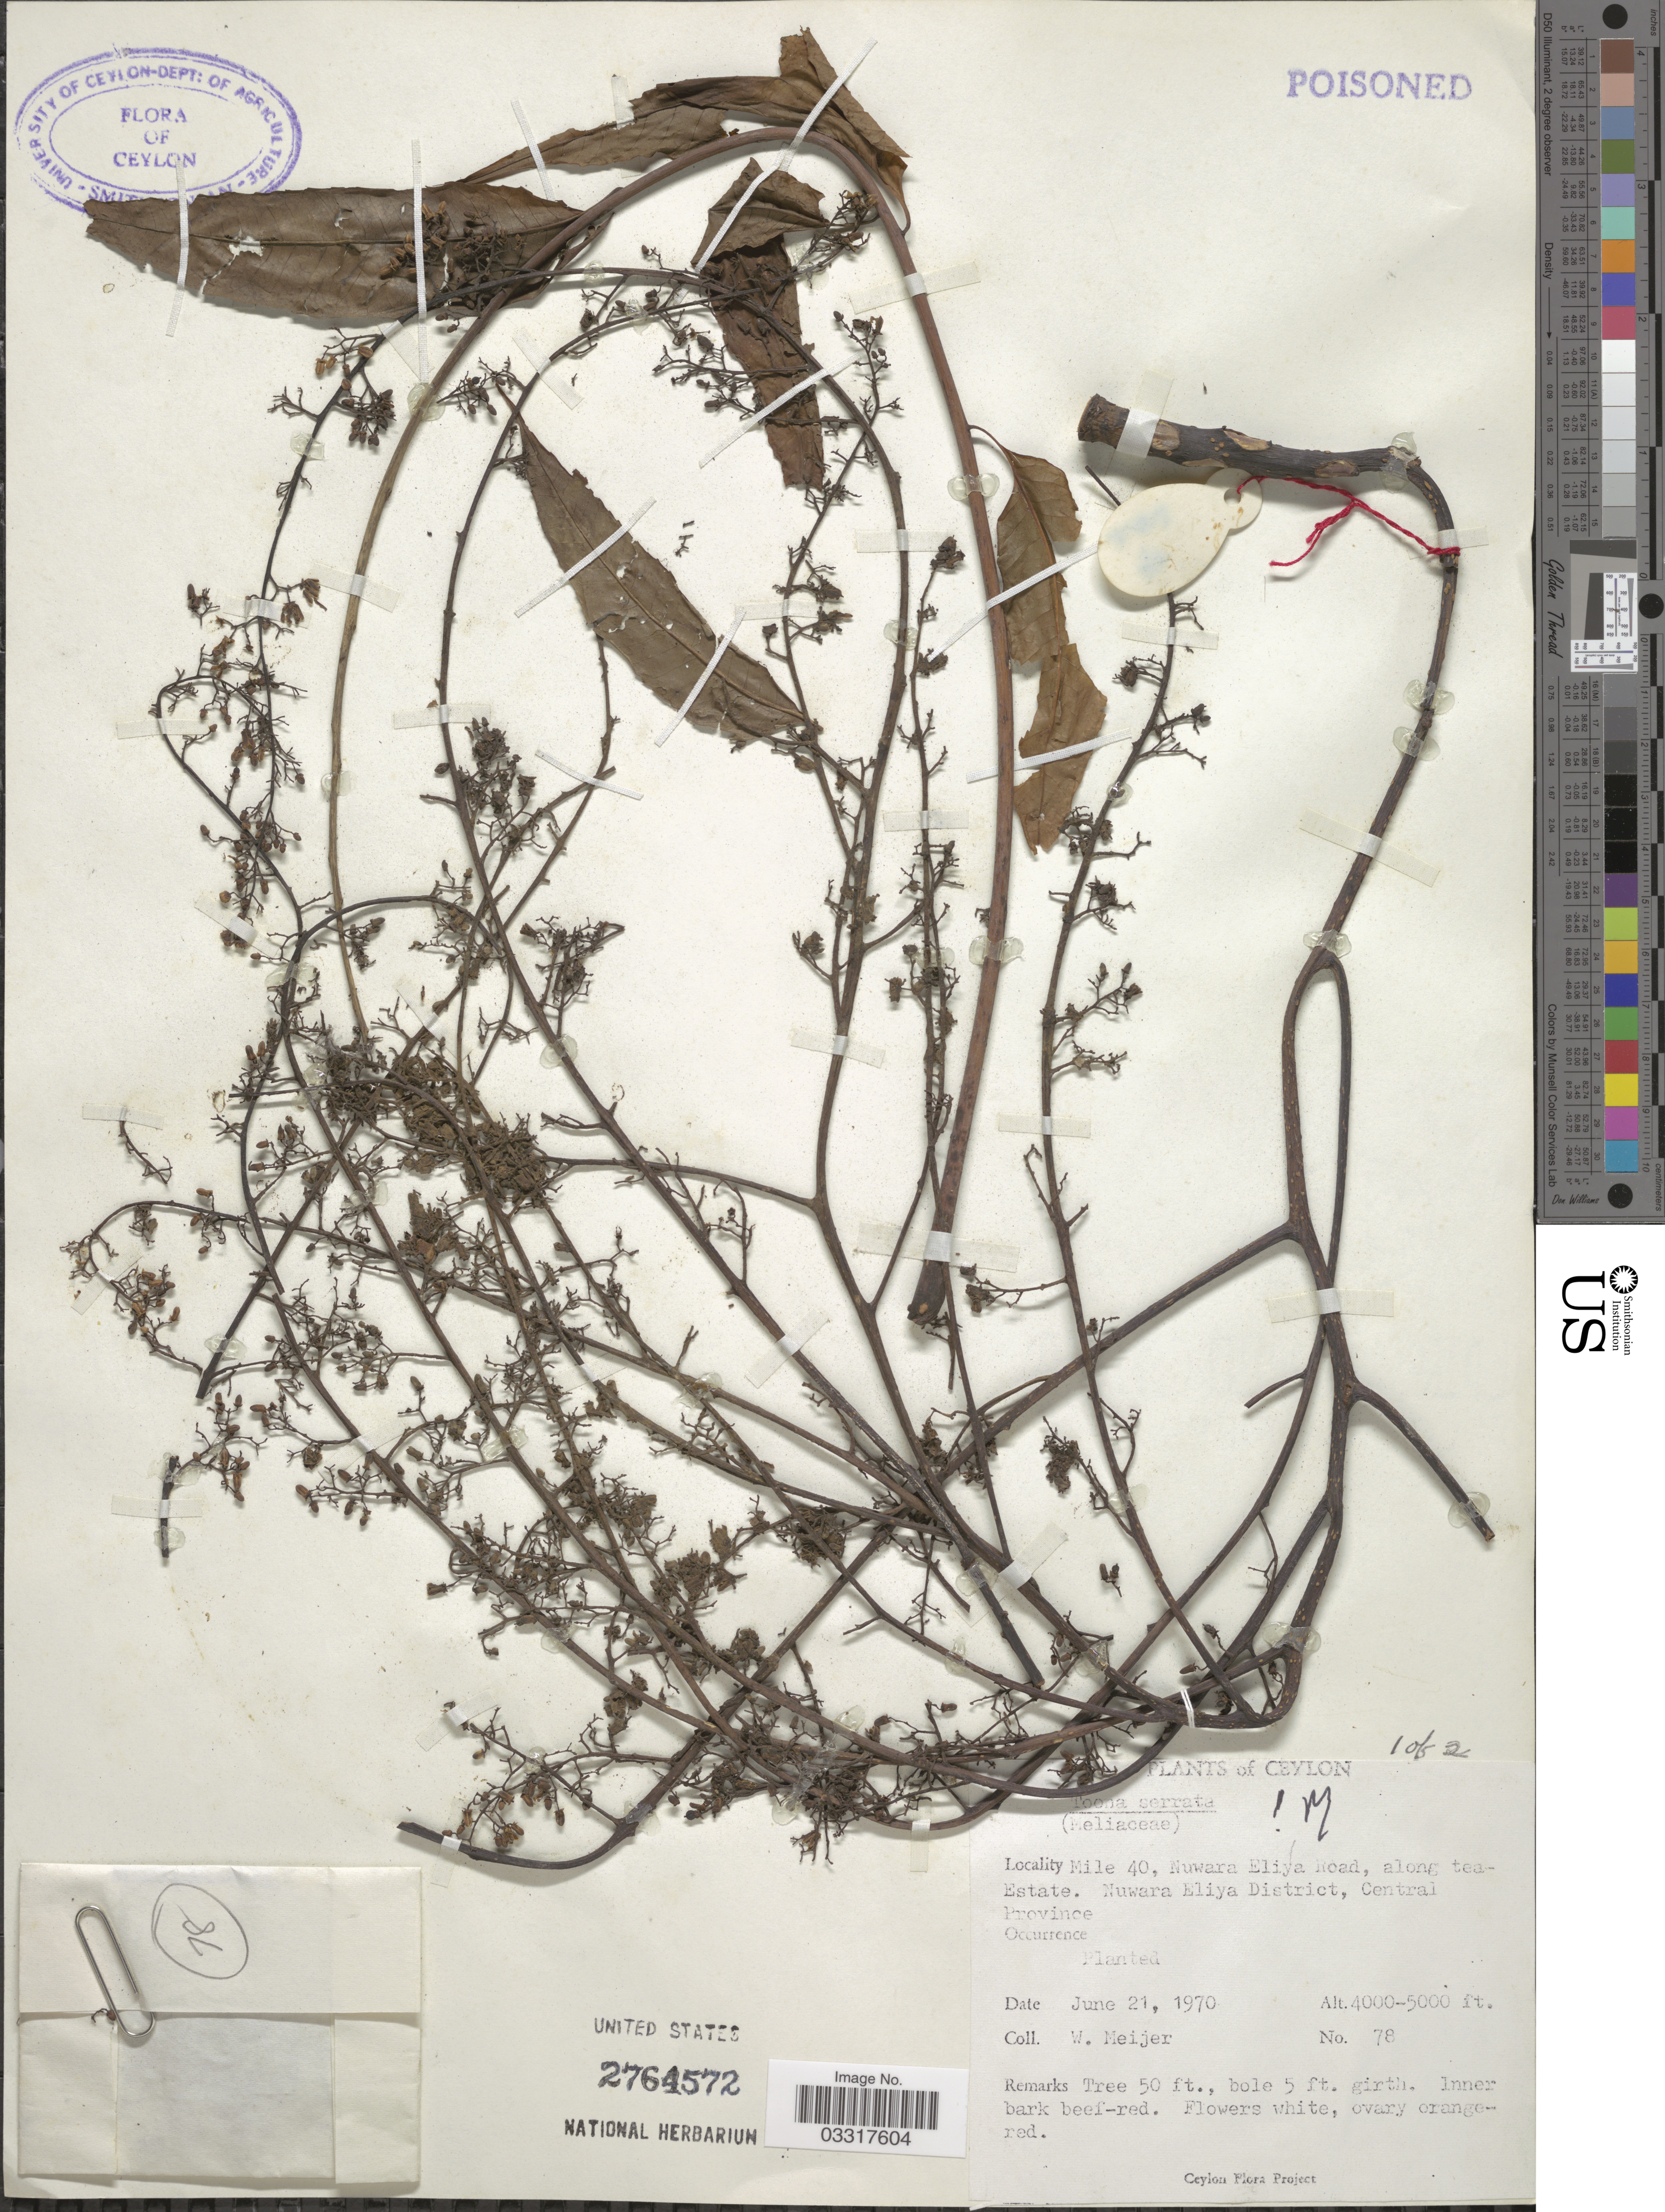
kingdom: Plantae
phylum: Tracheophyta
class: Magnoliopsida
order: Sapindales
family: Meliaceae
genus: Toona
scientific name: Toona sinensis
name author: (A. Juss.) M. Roem.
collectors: W. Meijer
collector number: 78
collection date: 1970-06-21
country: Sri Lanka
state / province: Central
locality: Ceylon, Mile 40, Nuwara Eliya Road. along tea estate. Nuwara Eliya District.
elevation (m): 1219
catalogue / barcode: US 2764572